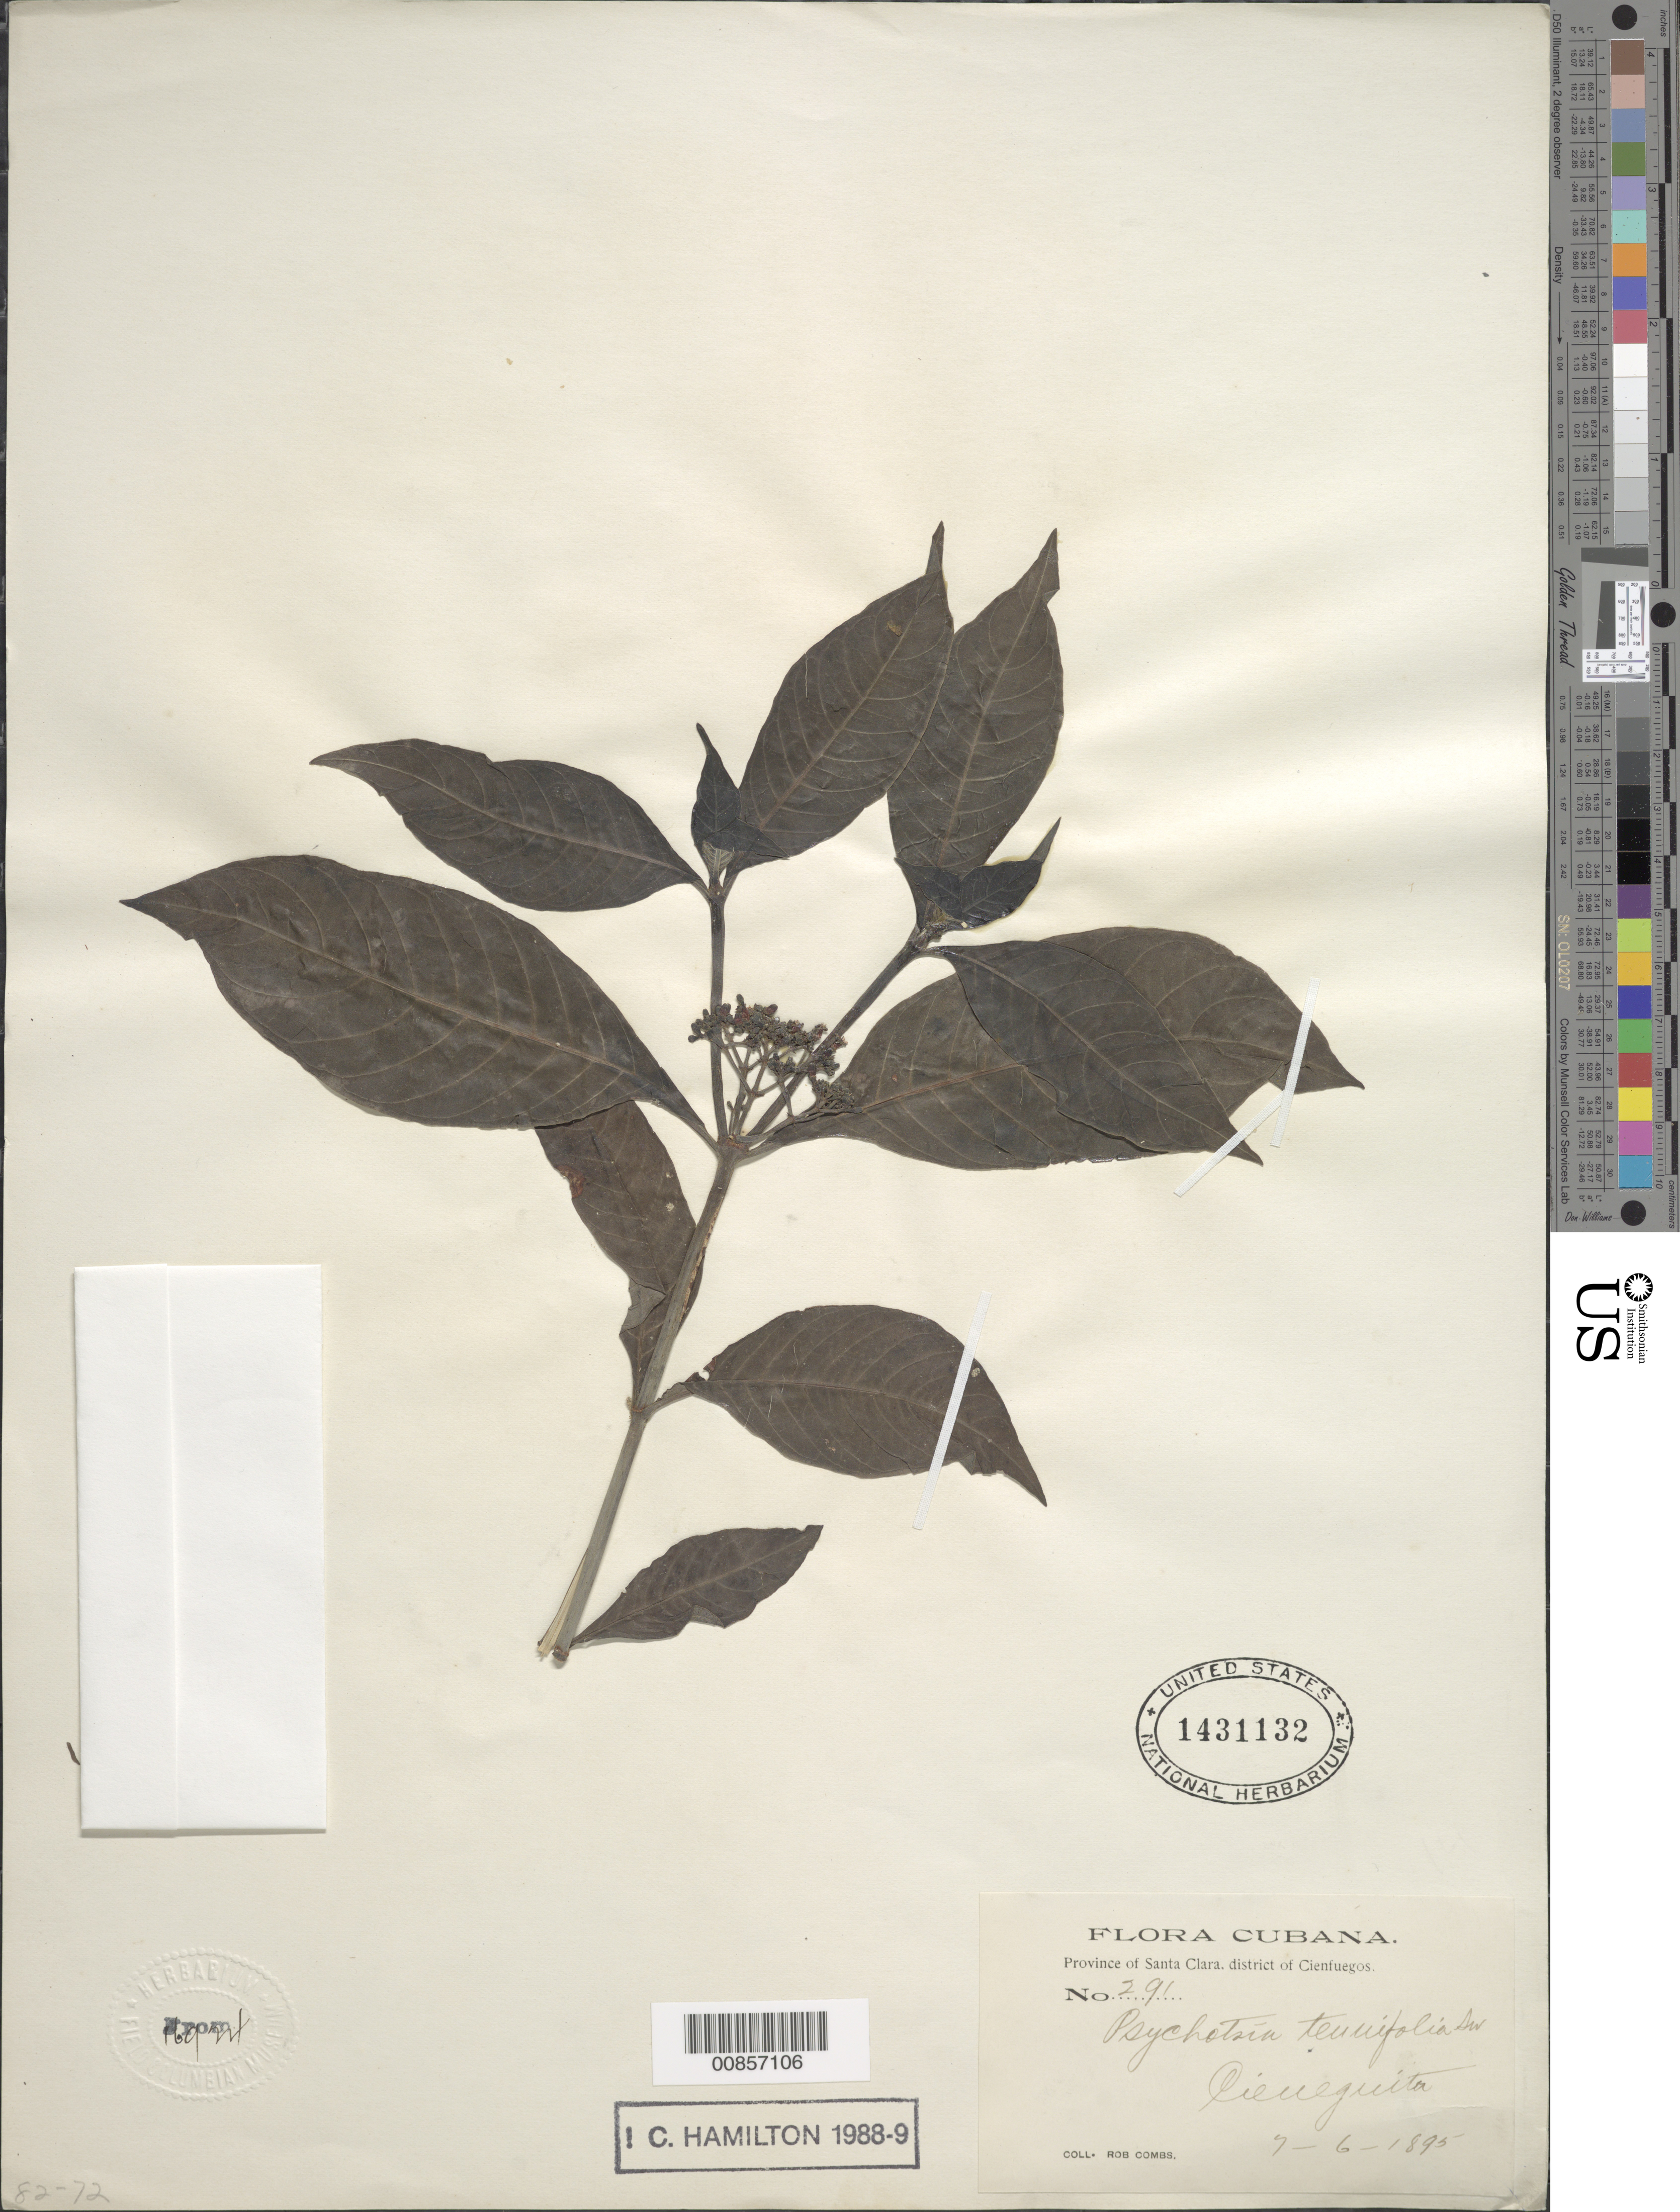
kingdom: Plantae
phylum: Tracheophyta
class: Magnoliopsida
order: Gentianales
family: Rubiaceae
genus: Psychotria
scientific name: Psychotria tenuifolia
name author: Sw.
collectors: R. Combs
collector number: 291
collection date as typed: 07 Jun 1895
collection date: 1895-06-07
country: Cuba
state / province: Las Villas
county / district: Cienfuegos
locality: Cieneguita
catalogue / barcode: US 1431132